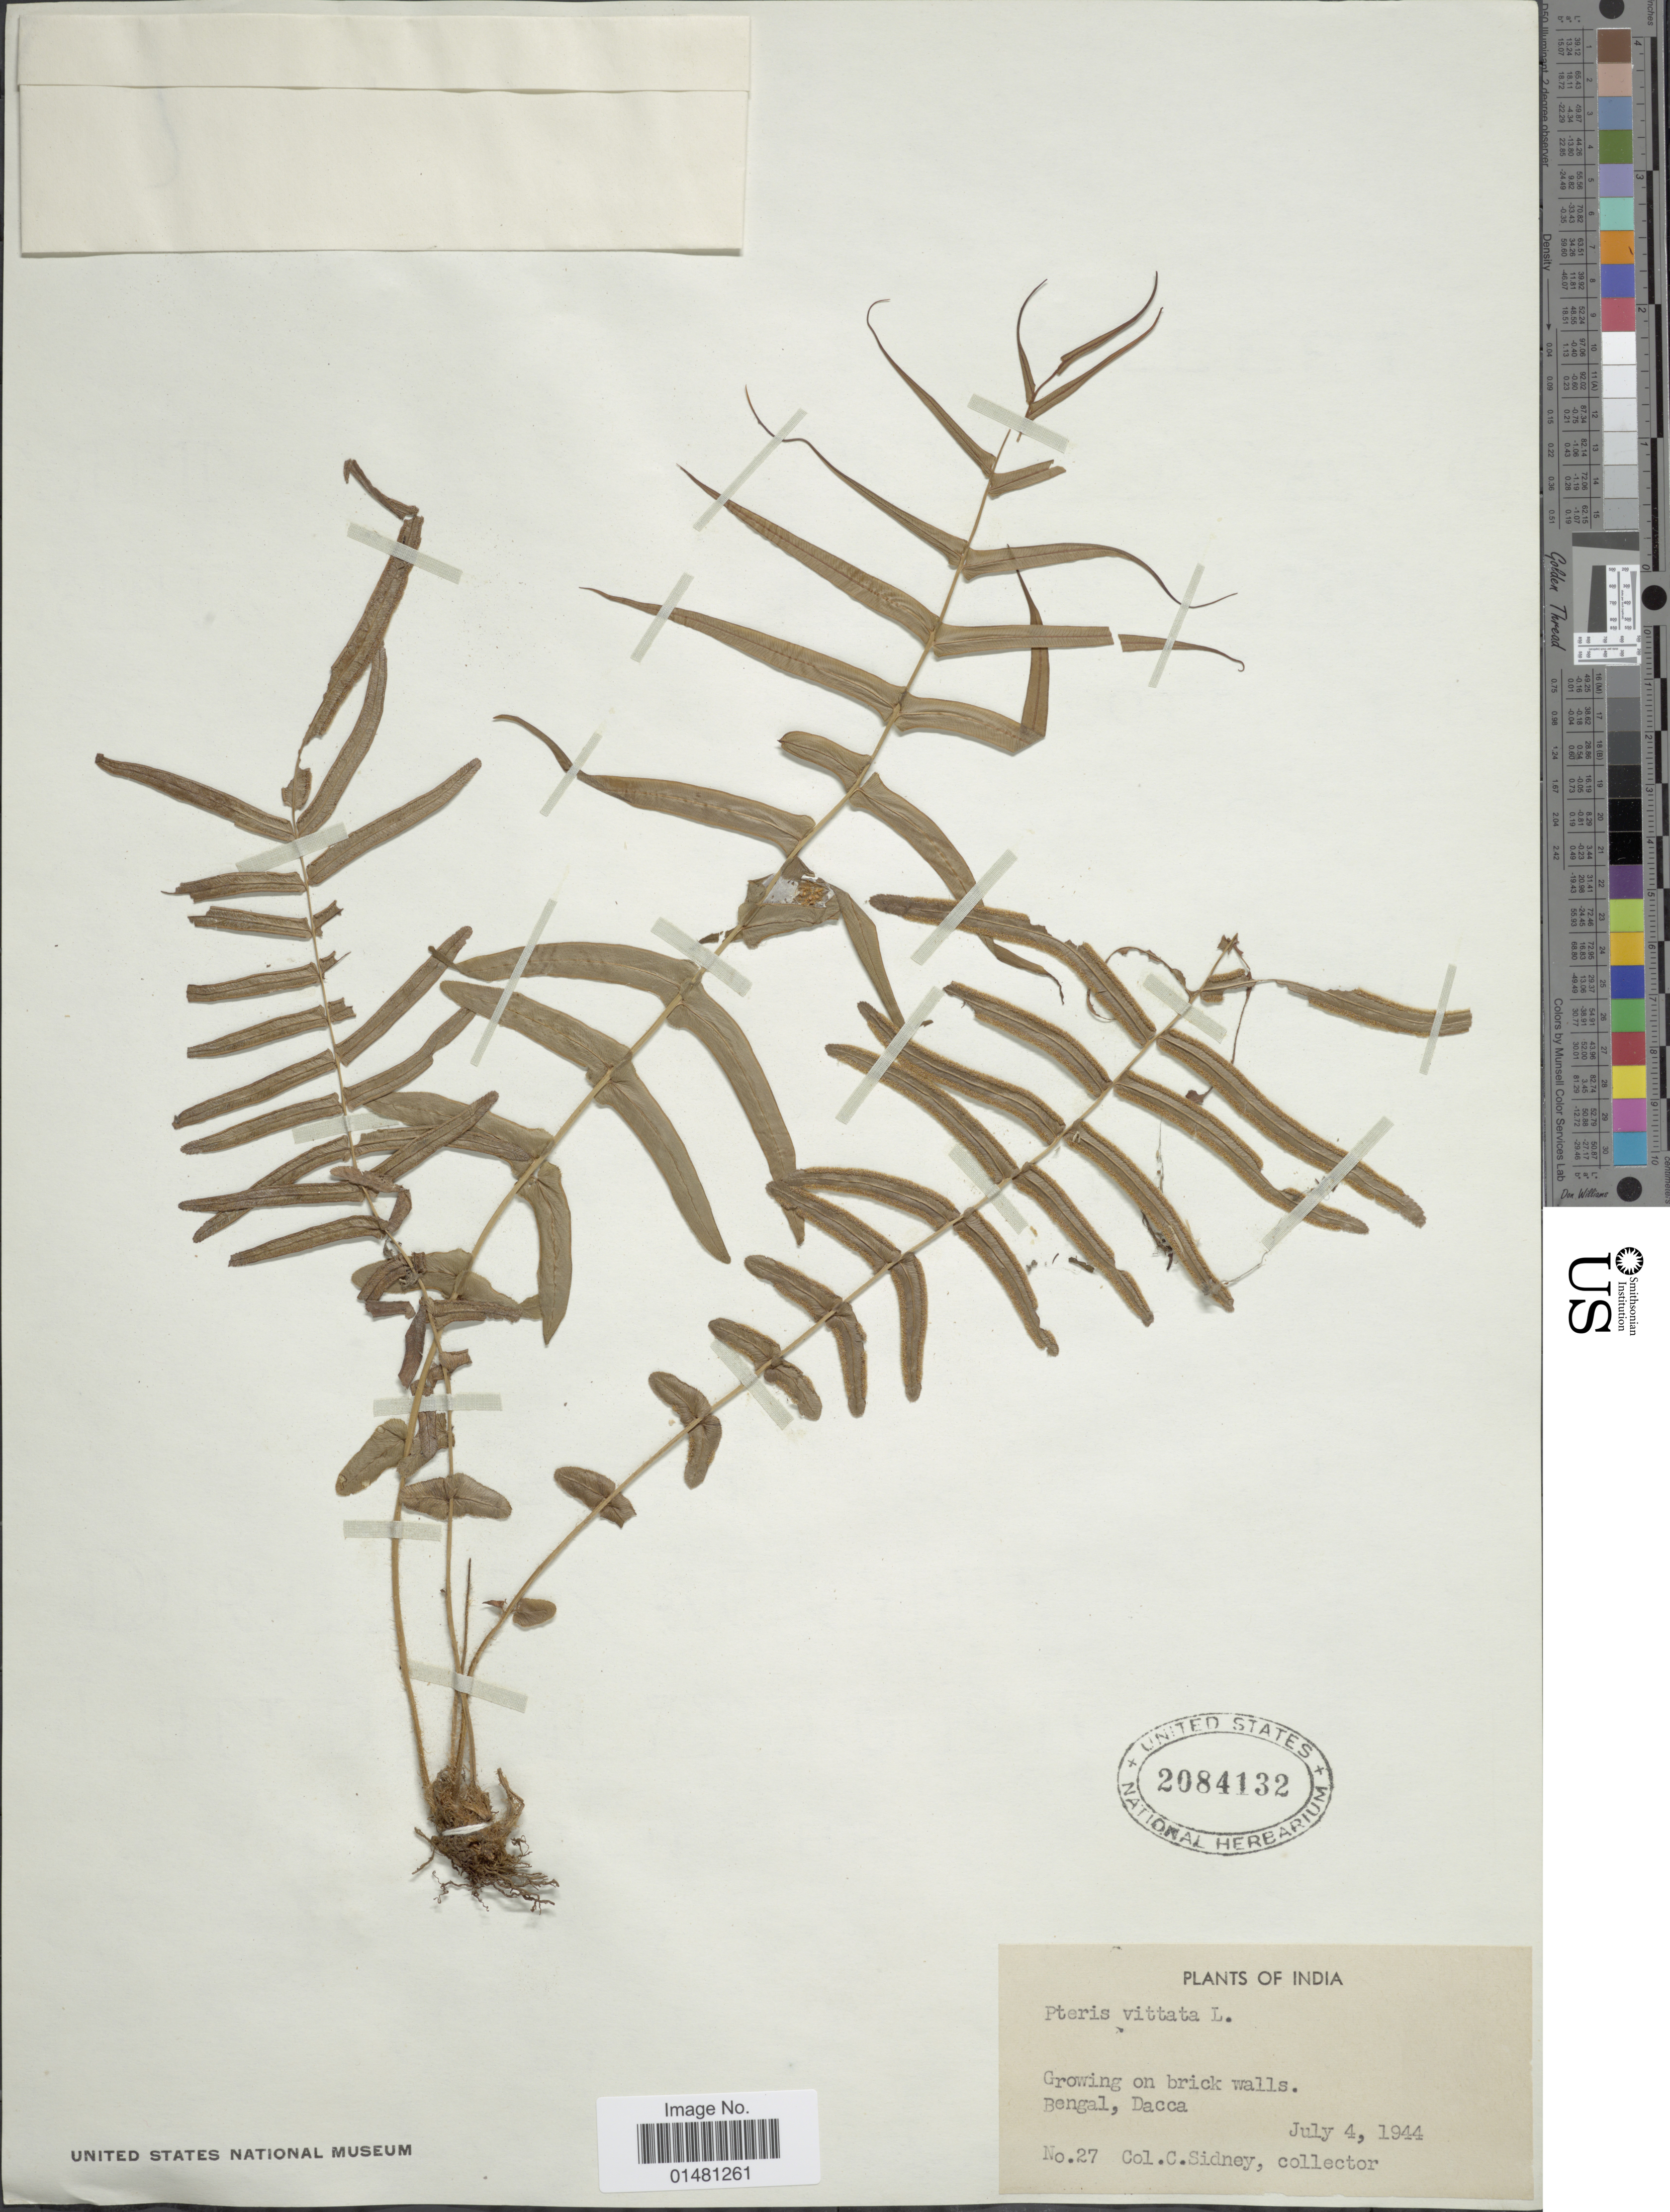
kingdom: Plantae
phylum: Tracheophyta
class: Polypodiopsida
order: Polypodiales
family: Pteridaceae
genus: Pteris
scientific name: Pteris vittata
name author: L.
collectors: C. Sidney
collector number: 27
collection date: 1944-07-04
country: India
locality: Bengal, Dacca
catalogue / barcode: US 2084132